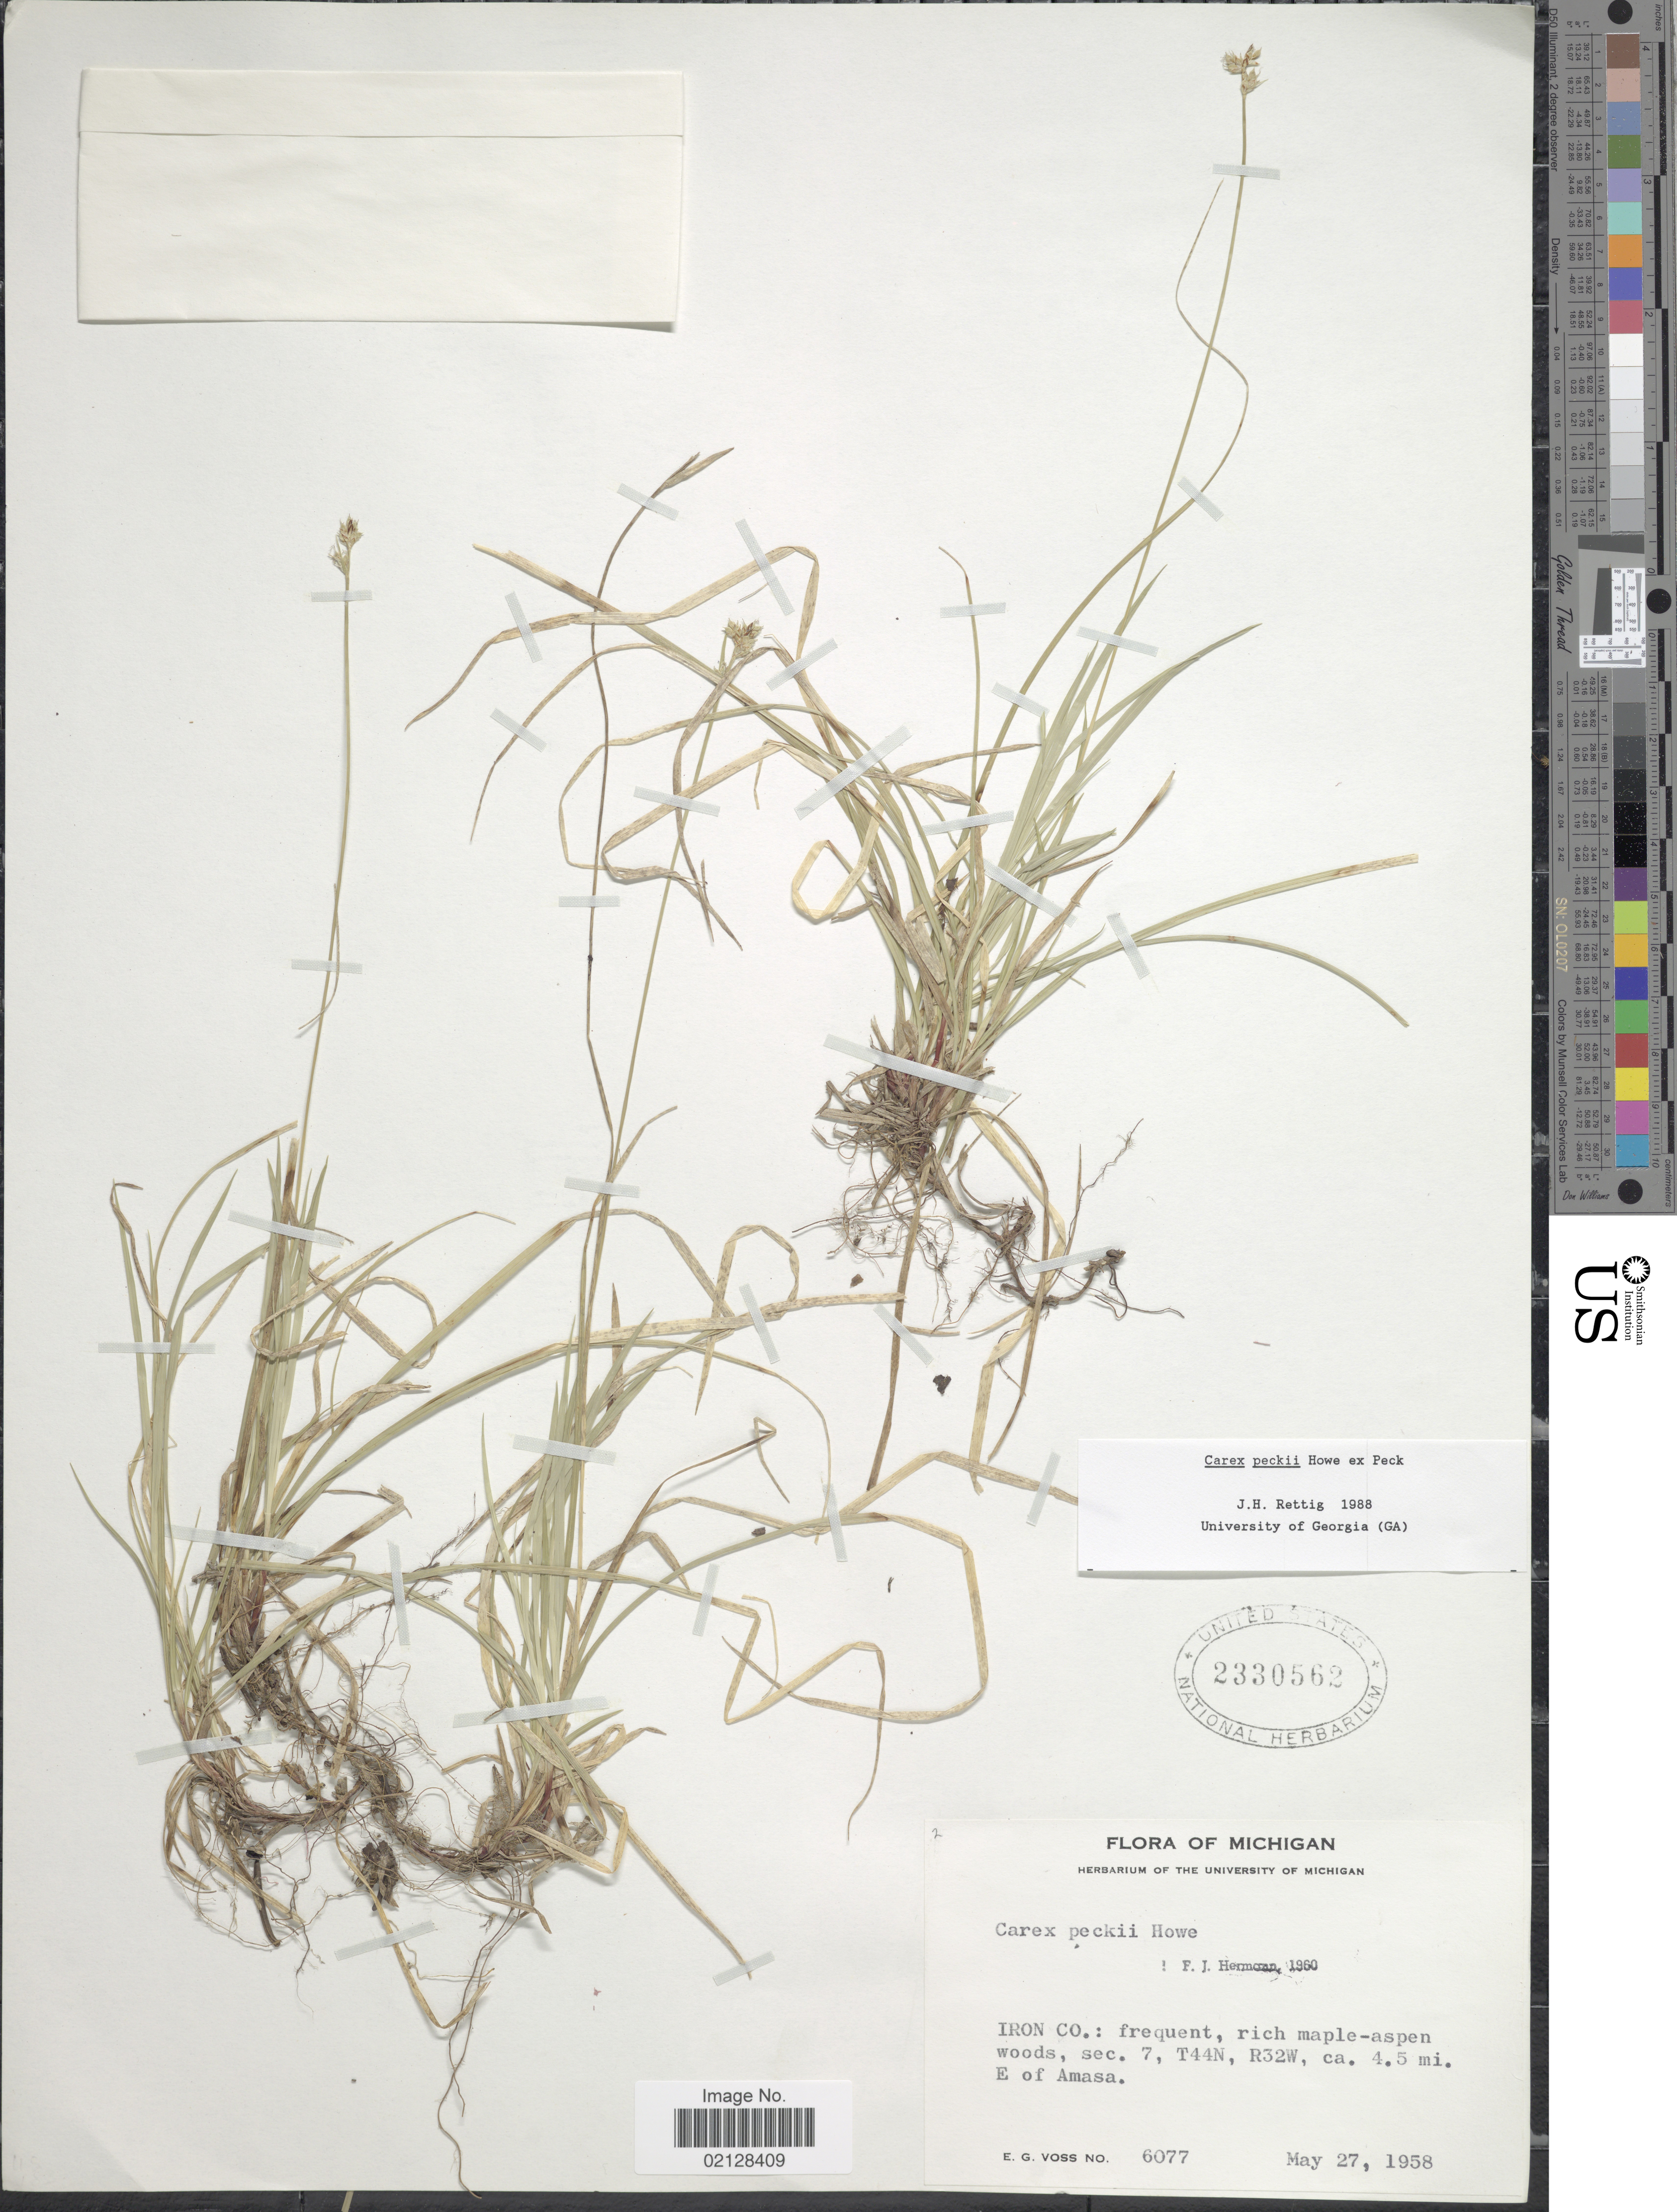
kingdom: Plantae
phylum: Tracheophyta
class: Liliopsida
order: Poales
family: Cyperaceae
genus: Carex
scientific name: Carex peckii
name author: Howe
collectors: E. G. Voss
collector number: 6077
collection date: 1958-05-27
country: United States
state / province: Michigan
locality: Iron Co.: rich maple-aspen woods, sec. 7, T44N, R32W, 4.5 mi. E. of Amasa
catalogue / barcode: US 2330562